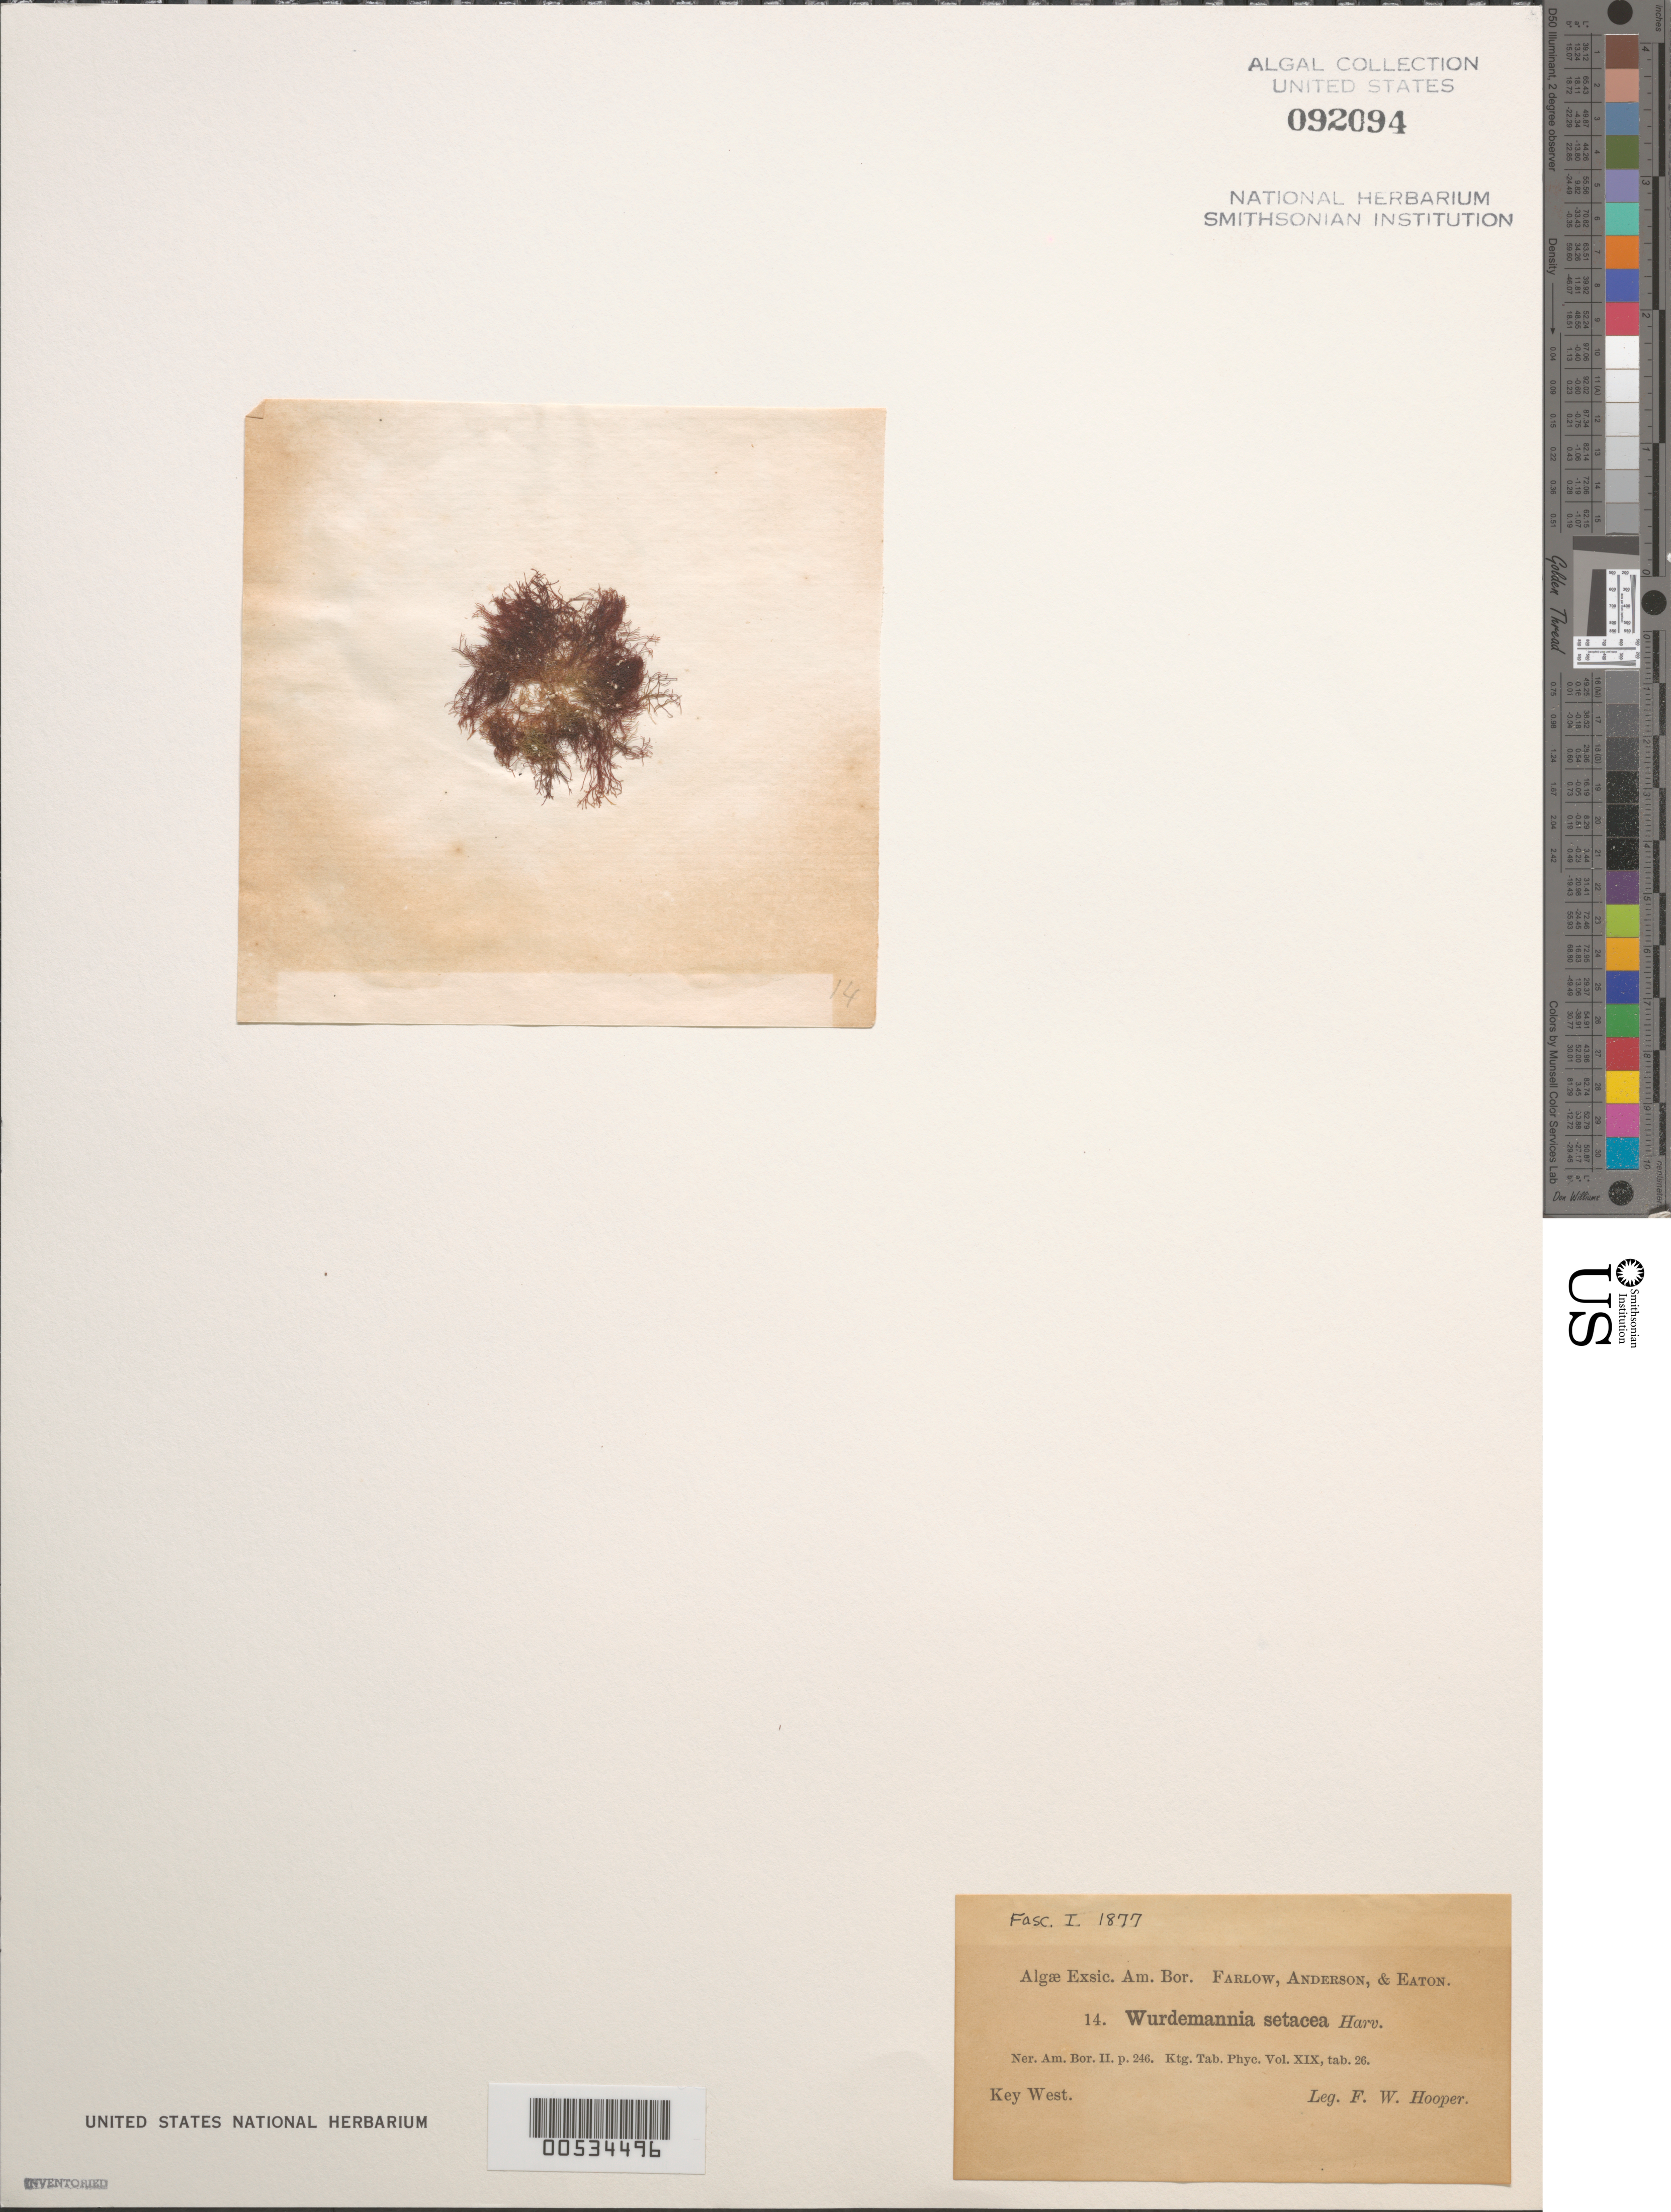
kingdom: Plantae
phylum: Rhodophyta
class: Florideophyceae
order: Gigartinales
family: Solieriaceae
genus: Wurdemannia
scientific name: Wurdemannia miniata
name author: (Spreng.) Feldmann & G. Hamel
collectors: F. Hooper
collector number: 14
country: United States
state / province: Florida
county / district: Monroe County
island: Key West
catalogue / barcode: US 92094